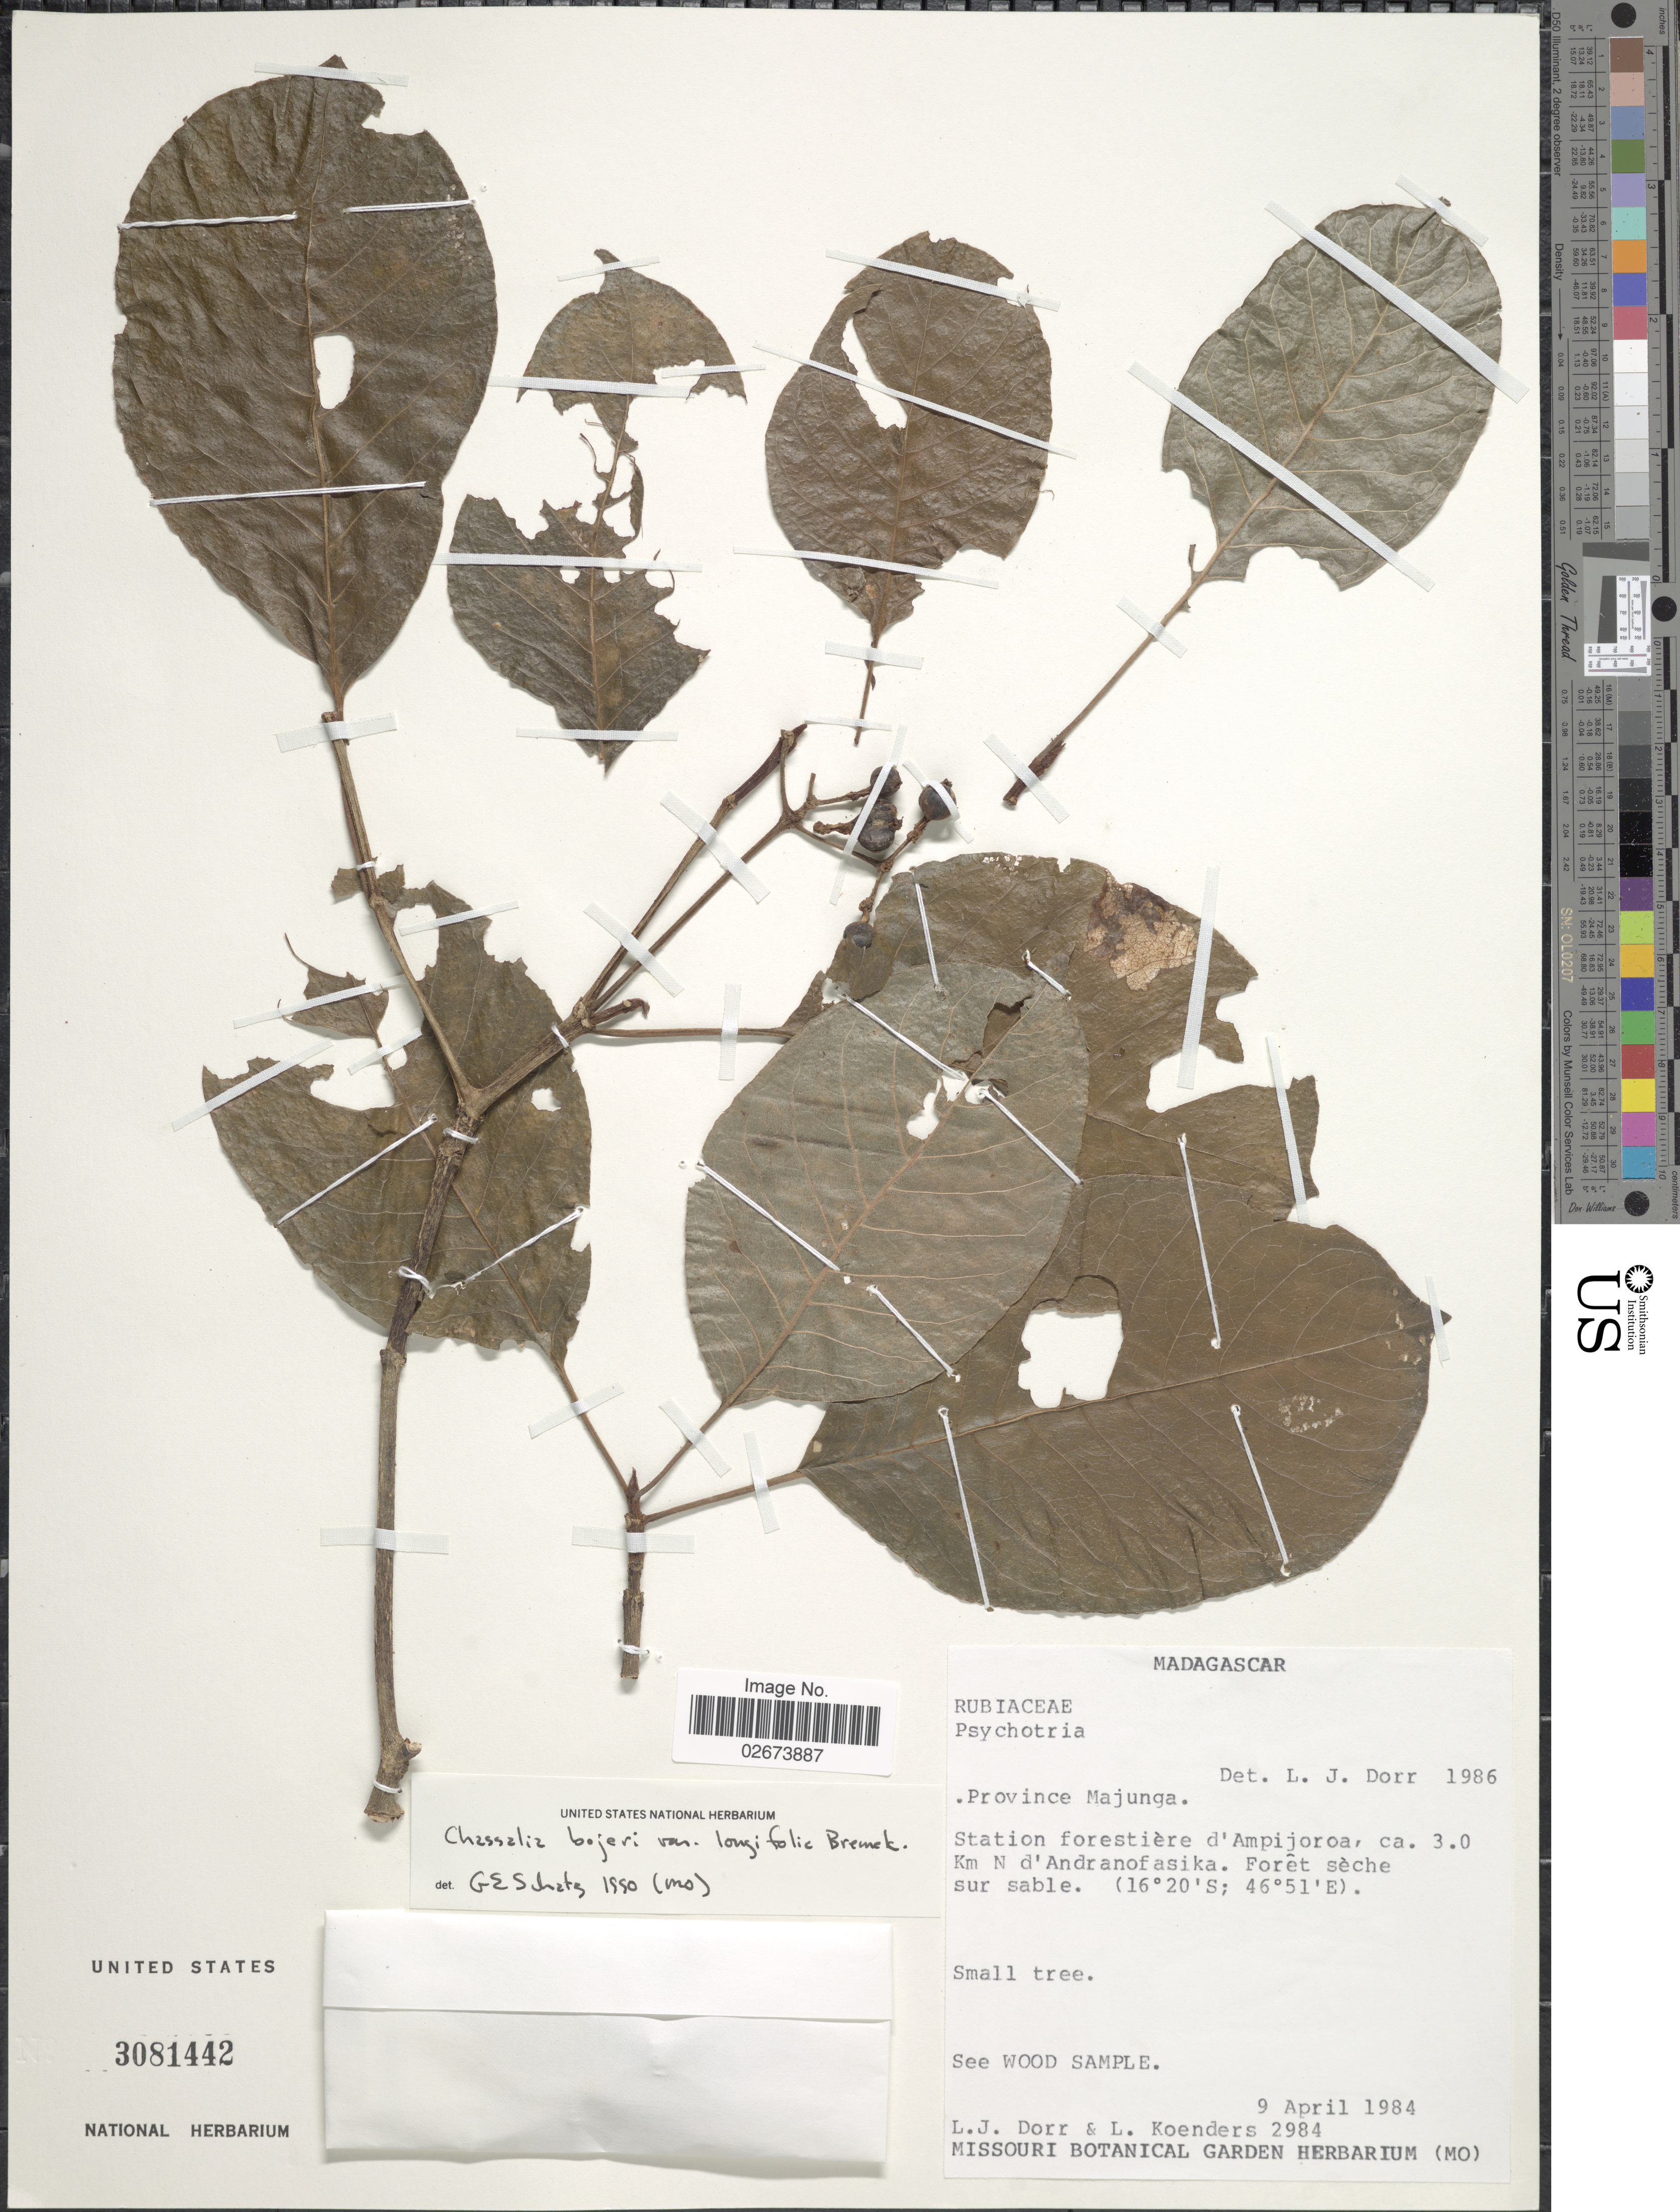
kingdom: Plantae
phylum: Tracheophyta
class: Magnoliopsida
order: Gentianales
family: Rubiaceae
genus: Chassalia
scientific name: Chassalia bojeri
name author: Bremek.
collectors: L. J. Dorr & L. Koenders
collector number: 2984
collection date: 1984-04-09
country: Madagascar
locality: Province Majunga, Station forestiere d'Ampijora, ca. 3.0 Km N d'Andranofasika, Foret seche sur sable.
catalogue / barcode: US 3081442